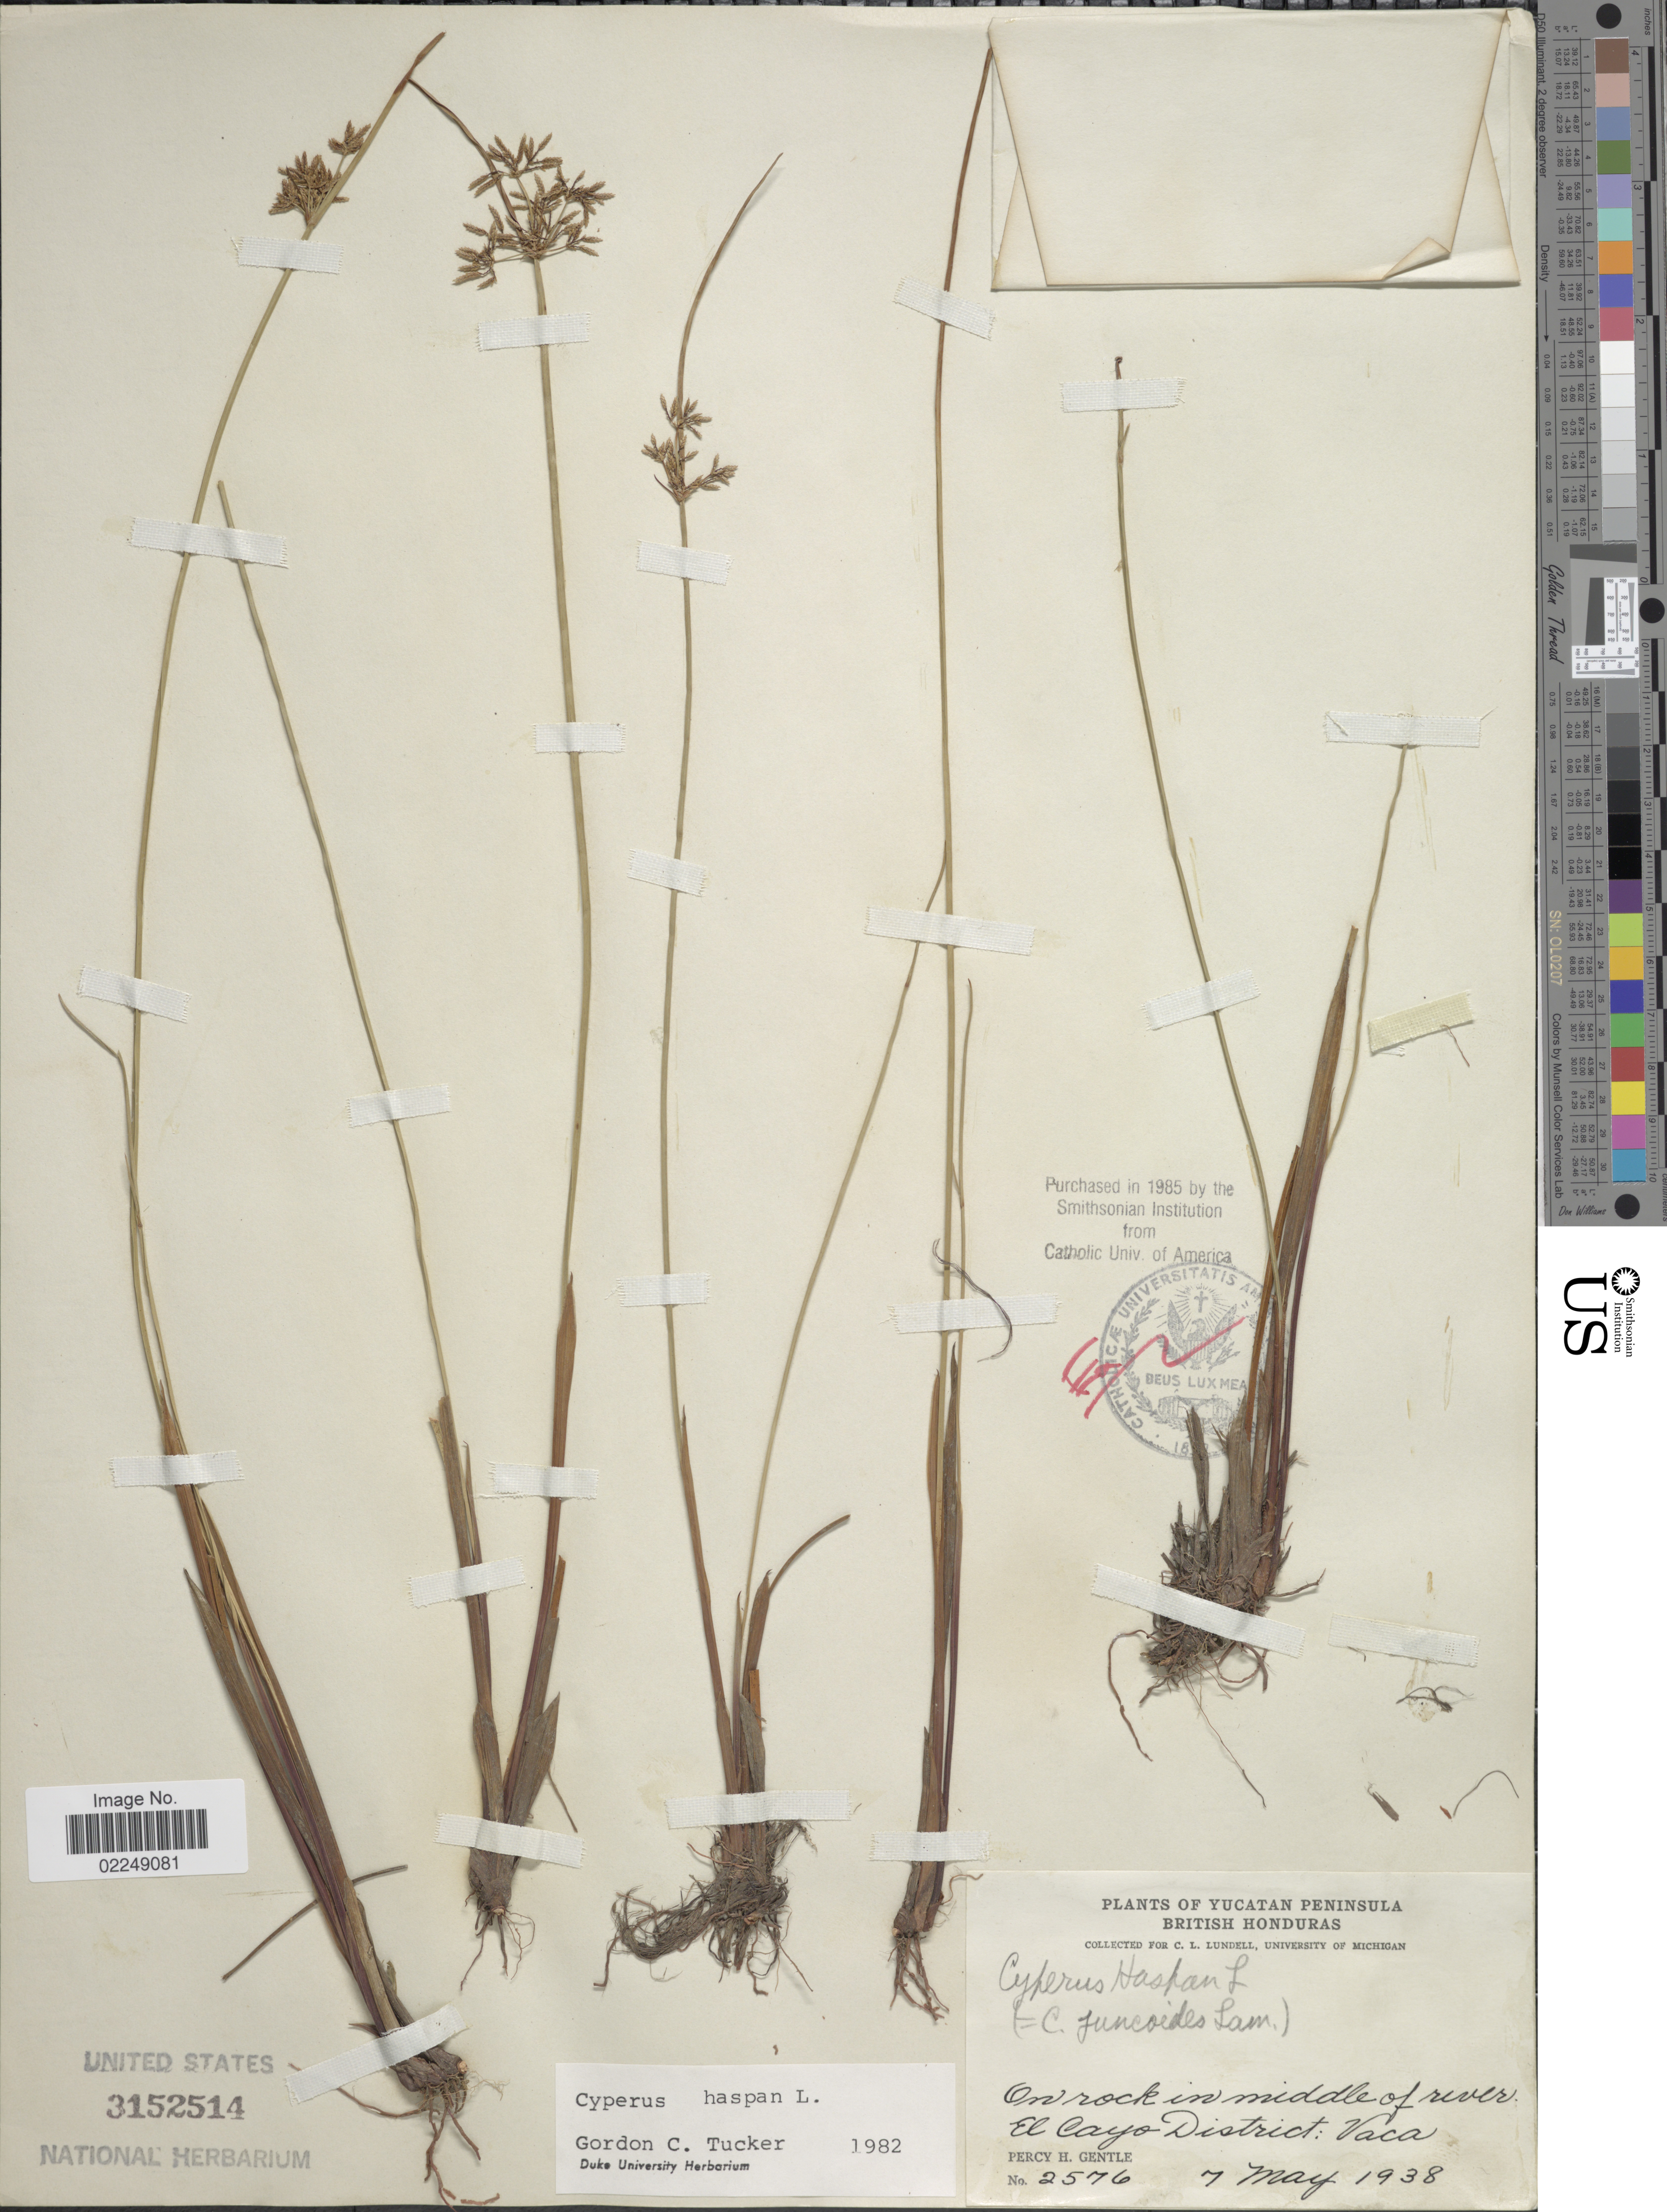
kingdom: Plantae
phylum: Tracheophyta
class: Liliopsida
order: Poales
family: Cyperaceae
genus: Cyperus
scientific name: Cyperus haspan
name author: L.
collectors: P. H. Gentle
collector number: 2576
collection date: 1938-05-07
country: Belize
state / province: Cayo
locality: Yucatan Peninsula, Birtish Honduras, On rock in middel of river El Cayo District: Vaca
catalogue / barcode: US 3152514